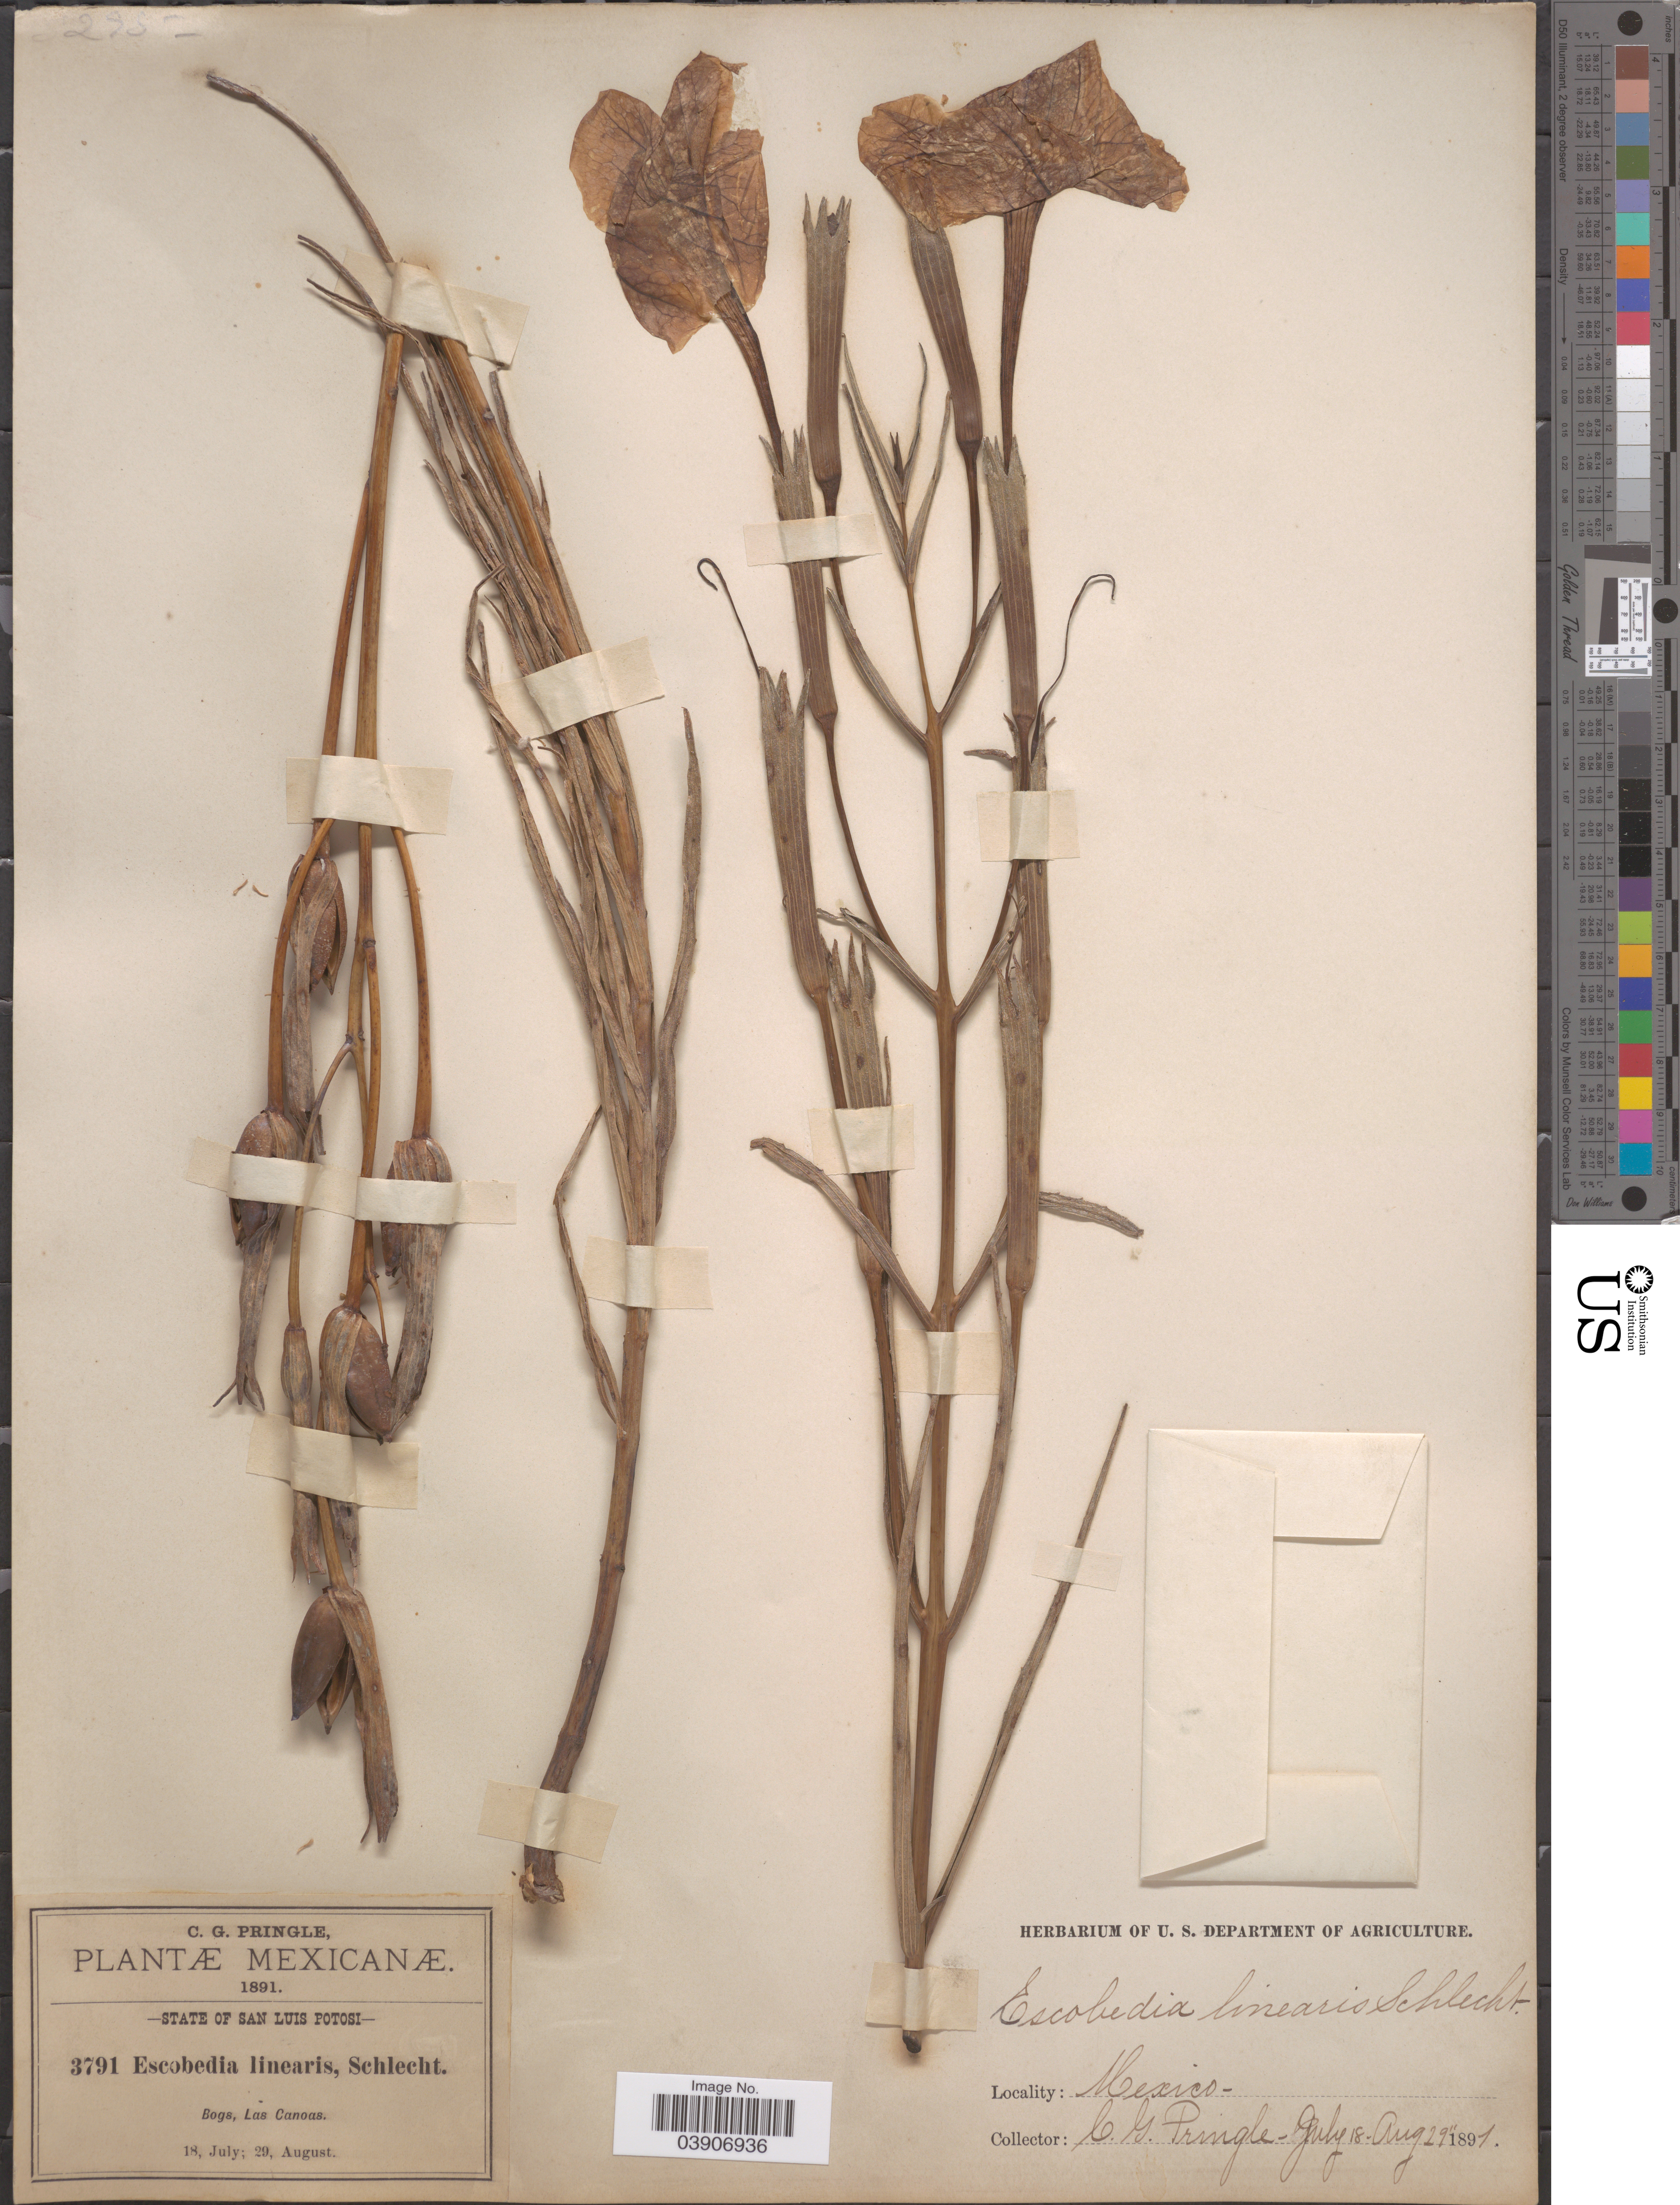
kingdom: Plantae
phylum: Tracheophyta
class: Magnoliopsida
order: Lamiales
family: Orobanchaceae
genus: Escobedia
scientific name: Escobedia laevis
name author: Schltdl. & Cham.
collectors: C. G. Pringle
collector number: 3791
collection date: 1891-07-18/1891-08-20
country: Mexico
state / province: San Luis Potosí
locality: Bogs, Las Canoas.